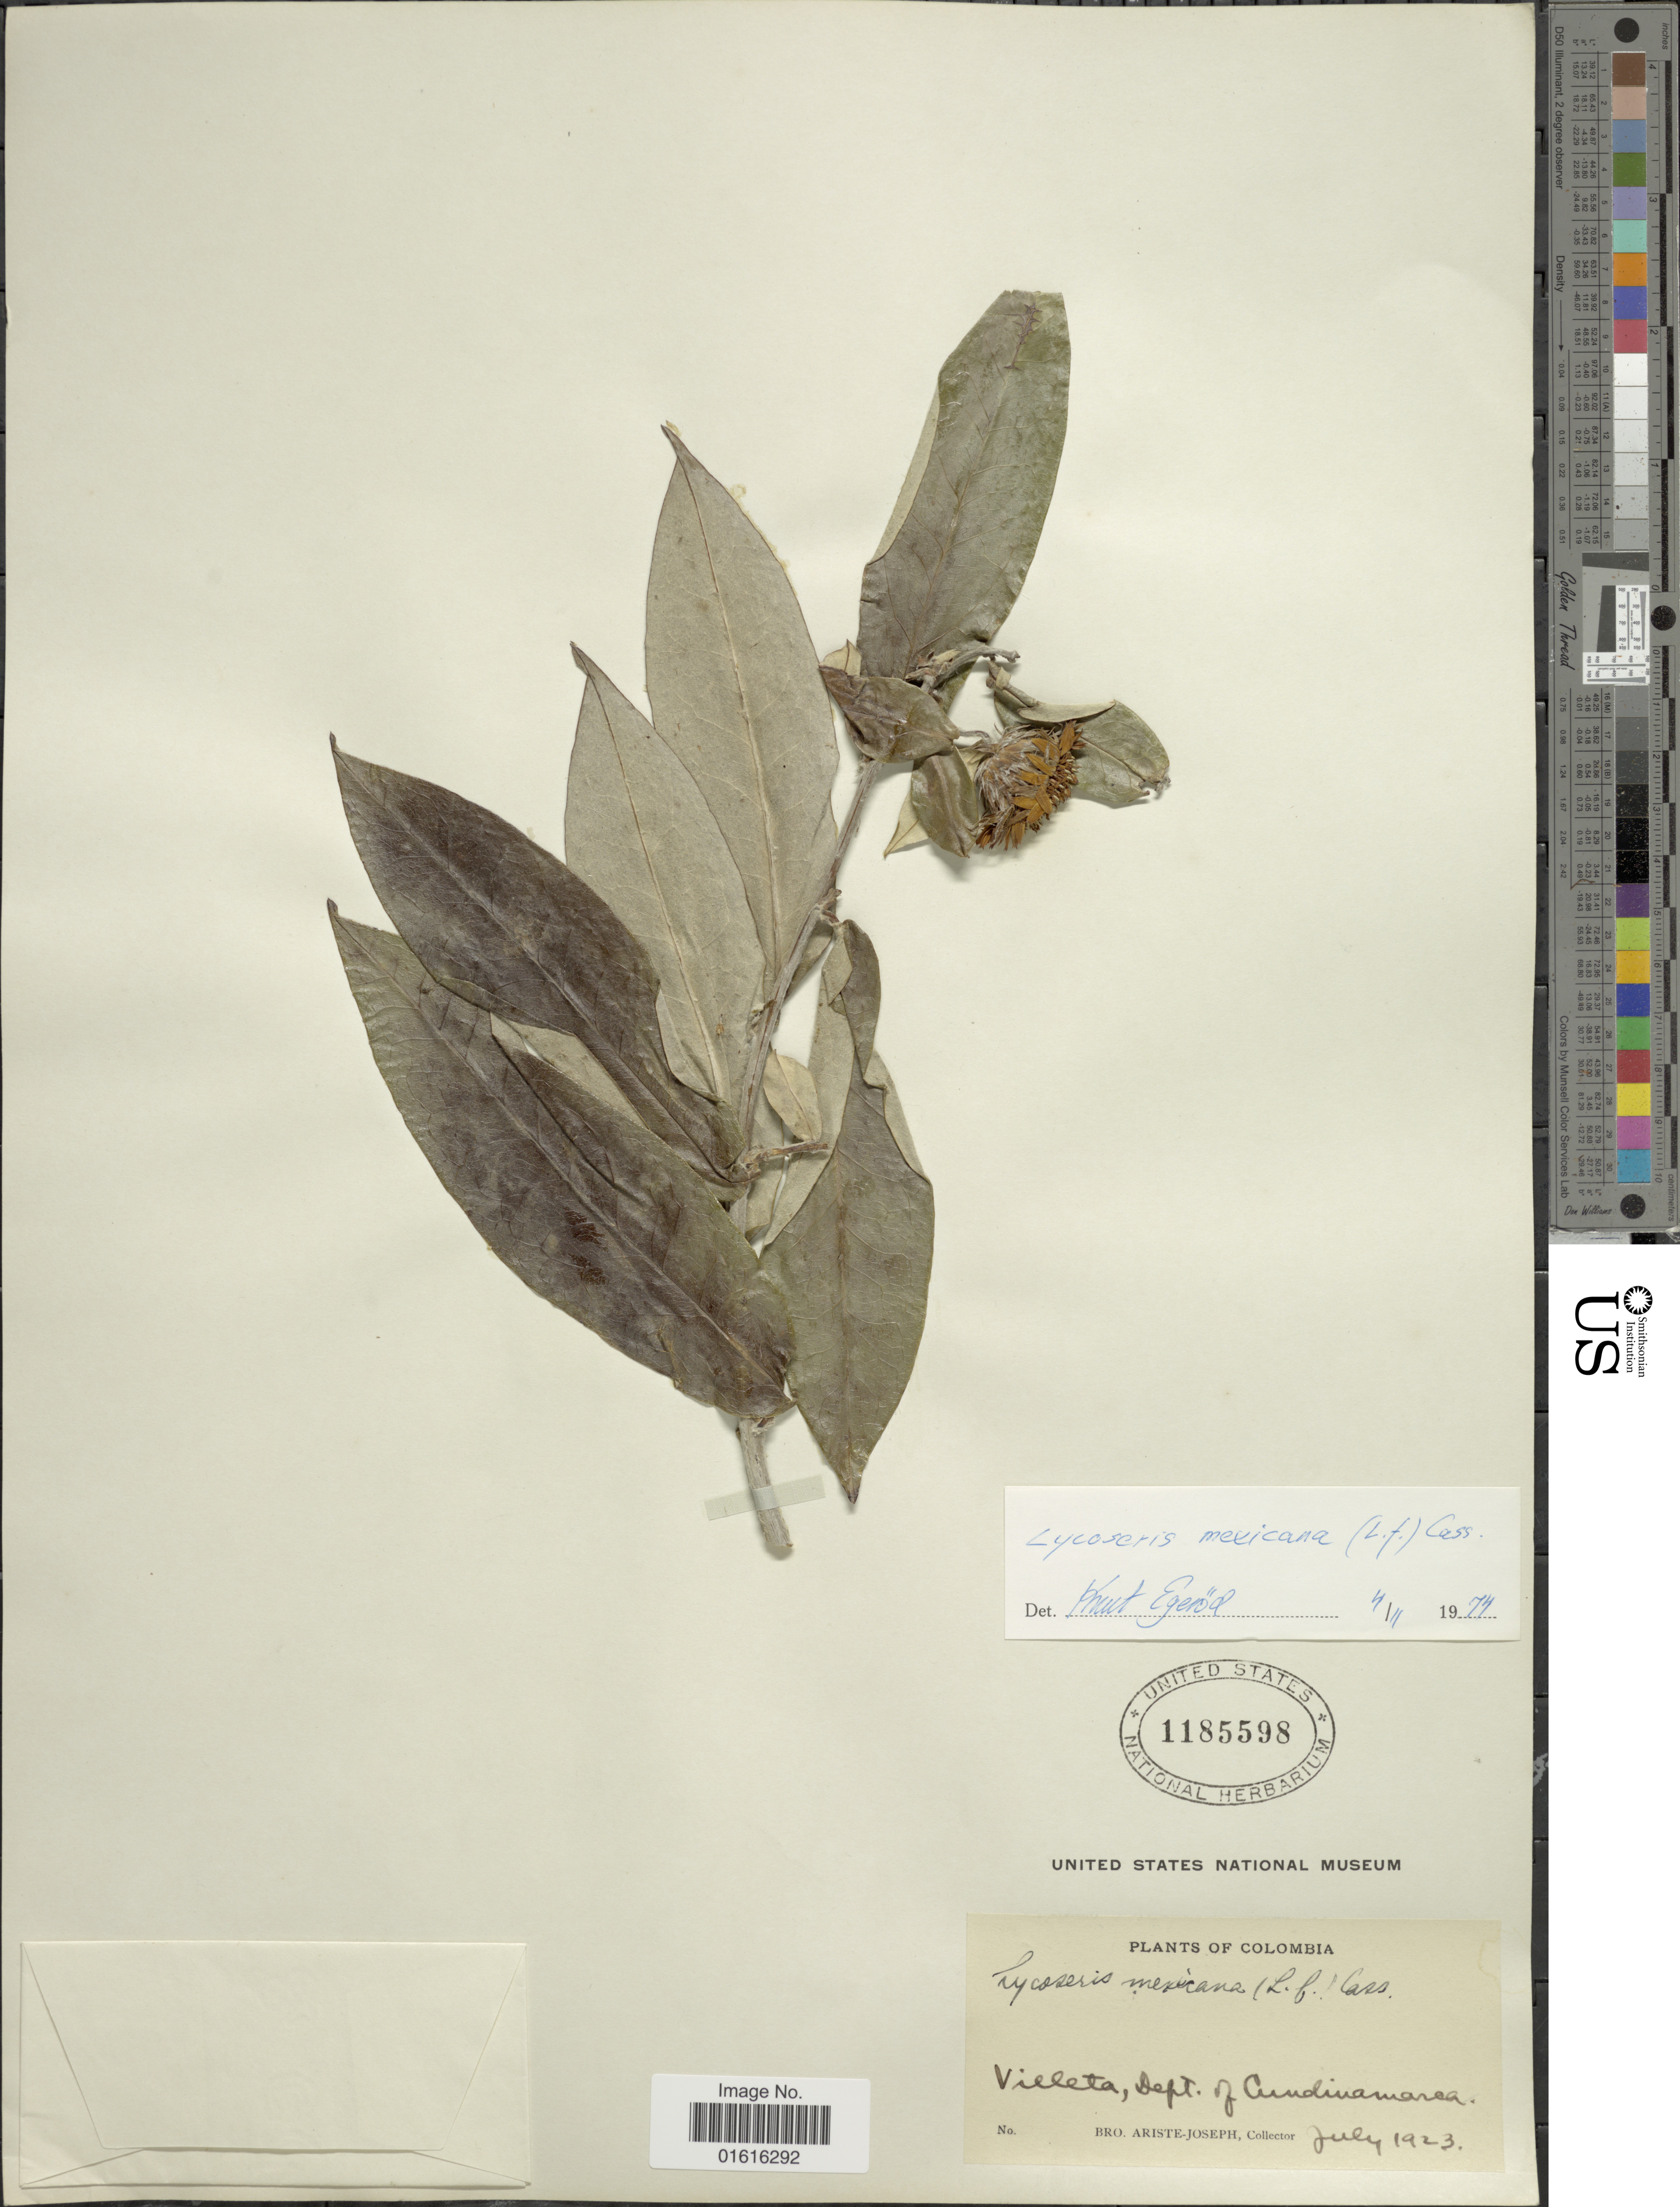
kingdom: Plantae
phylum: Tracheophyta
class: Magnoliopsida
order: Asterales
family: Asteraceae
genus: Lycoseris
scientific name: Lycoseris mexicana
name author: (L. f.) Cass.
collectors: Bro. Ariste-Joseph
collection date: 1923-07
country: Colombia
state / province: Cundinamarca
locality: Villeta, Dept. of Cundinamarca.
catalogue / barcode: US 1185598